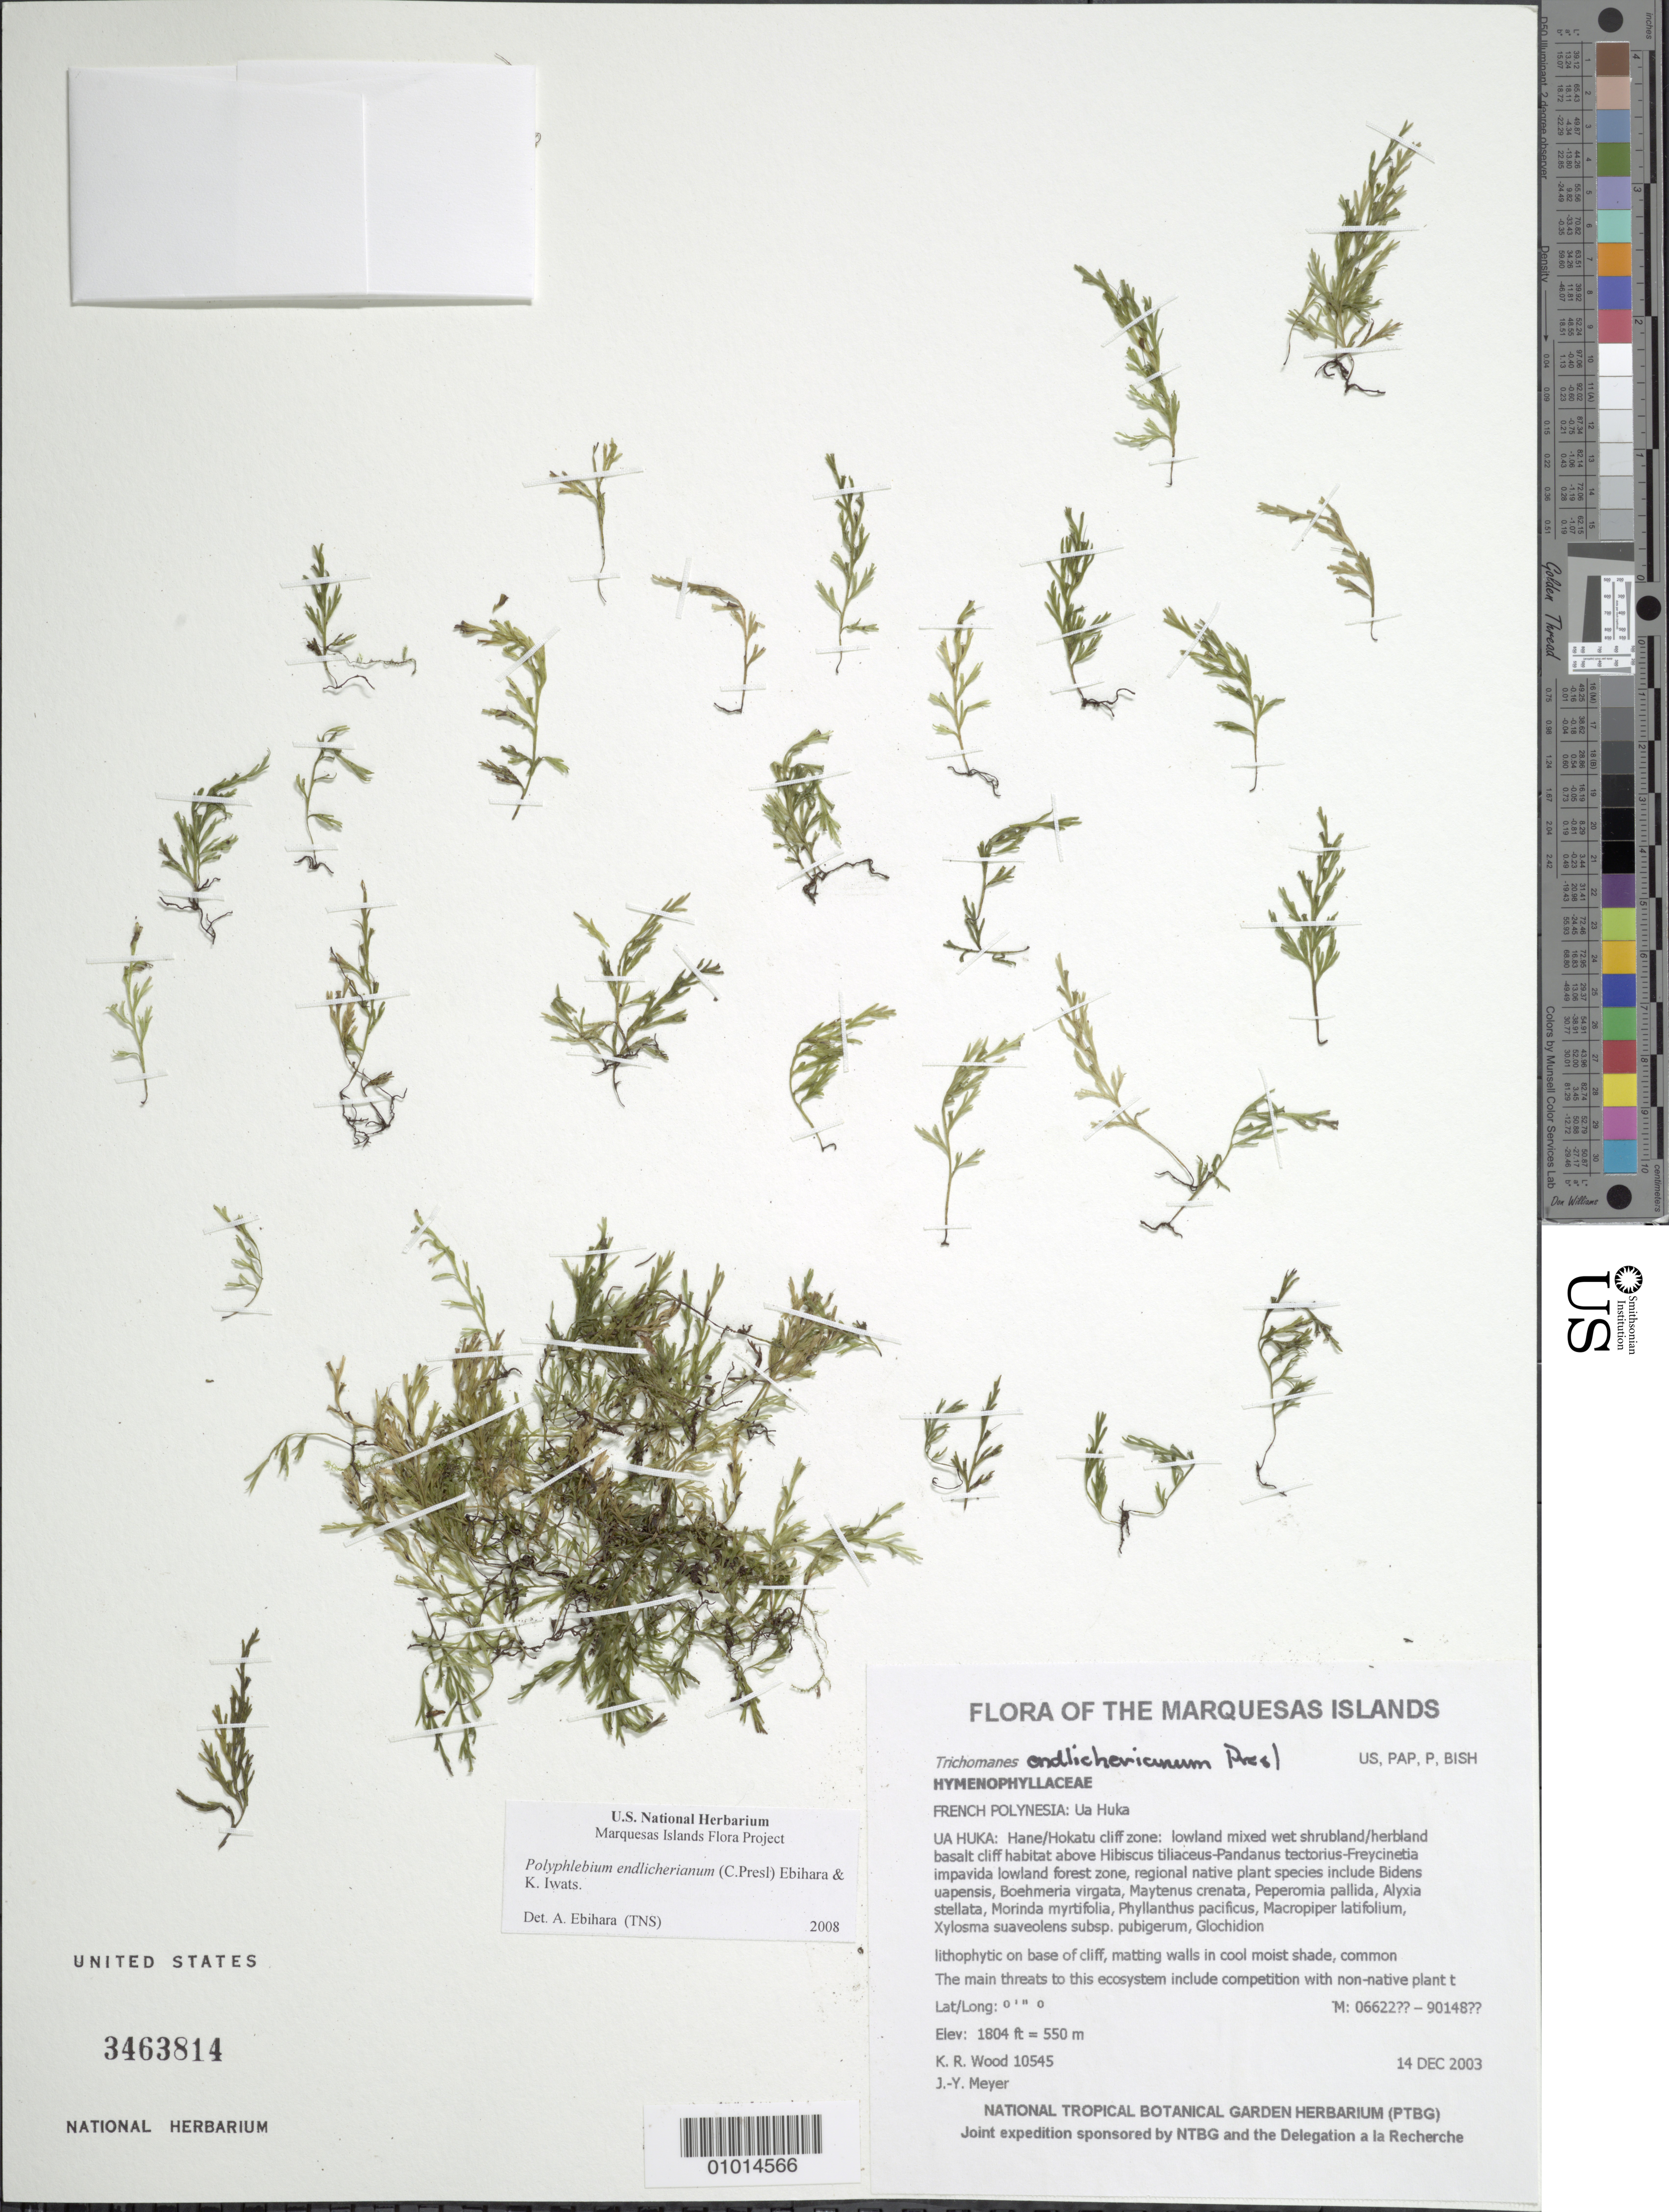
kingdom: Plantae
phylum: Tracheophyta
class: Polypodiopsida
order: Hymenophyllales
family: Hymenophyllaceae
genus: Polyphlebium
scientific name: Polyphlebium endlicherianum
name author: (C. Presl) Ebihara & K. Iwats.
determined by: Ebihara, A.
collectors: K. R. Wood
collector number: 10545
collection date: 2003-12-14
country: French Polynesia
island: Ua Huka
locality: Hane/Hokatu cliff zone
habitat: Lowland mixed wet shrubland/herbland basalt cliff habitat above Hibiscus tiliaceus-Pandanus tectorius-Freycinetia impavida lowland forest zone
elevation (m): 550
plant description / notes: The main threats to this ecosystem include competition with non-native plant taxa such as Psidium guajava, Ageratum conyzoides, Zingiber zerumbet, Paspalum conjugatum, Coffea arabica, Oplismenus compositus, and Kyllinga brevifolia, other less invasive non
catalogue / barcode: US 3463814